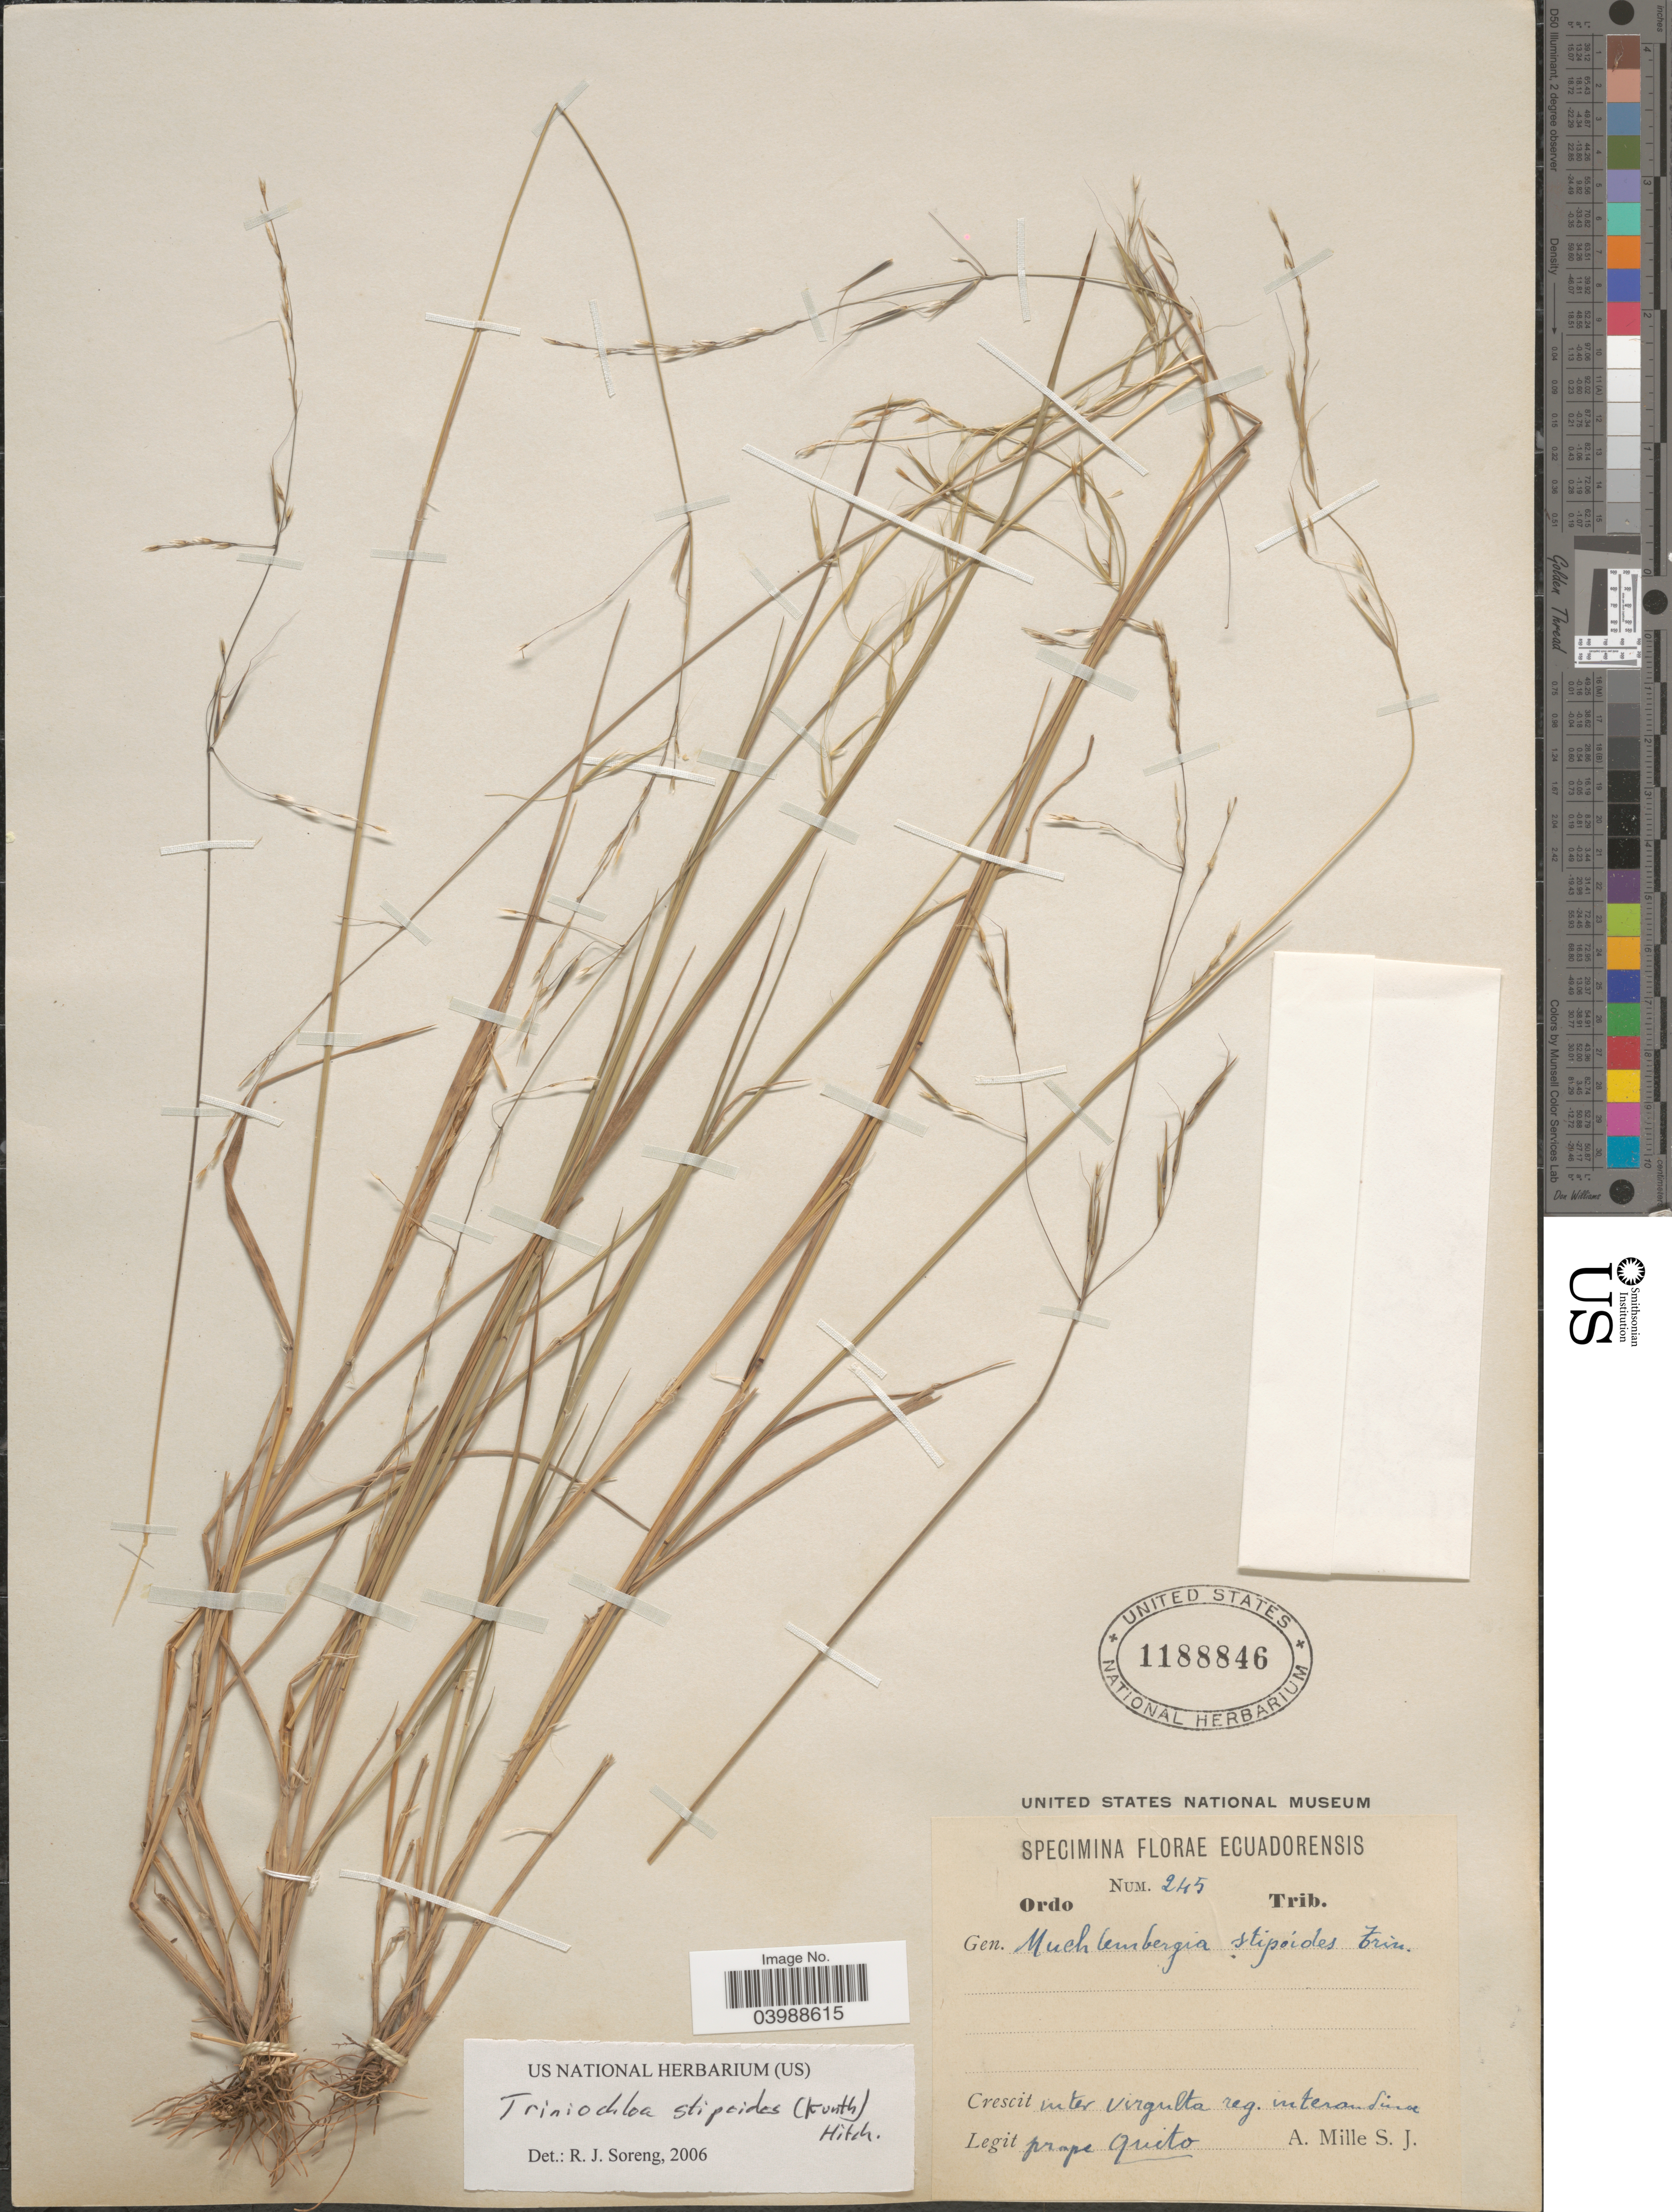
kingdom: Plantae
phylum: Tracheophyta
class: Liliopsida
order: Poales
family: Poaceae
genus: Triniochloa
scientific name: Triniochloa stipoides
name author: (Kunth) Hitchc.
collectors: A. Mille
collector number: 245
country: Ecuador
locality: Inter Virgulta reg. interandina. Prope Quito.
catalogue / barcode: US 1188846